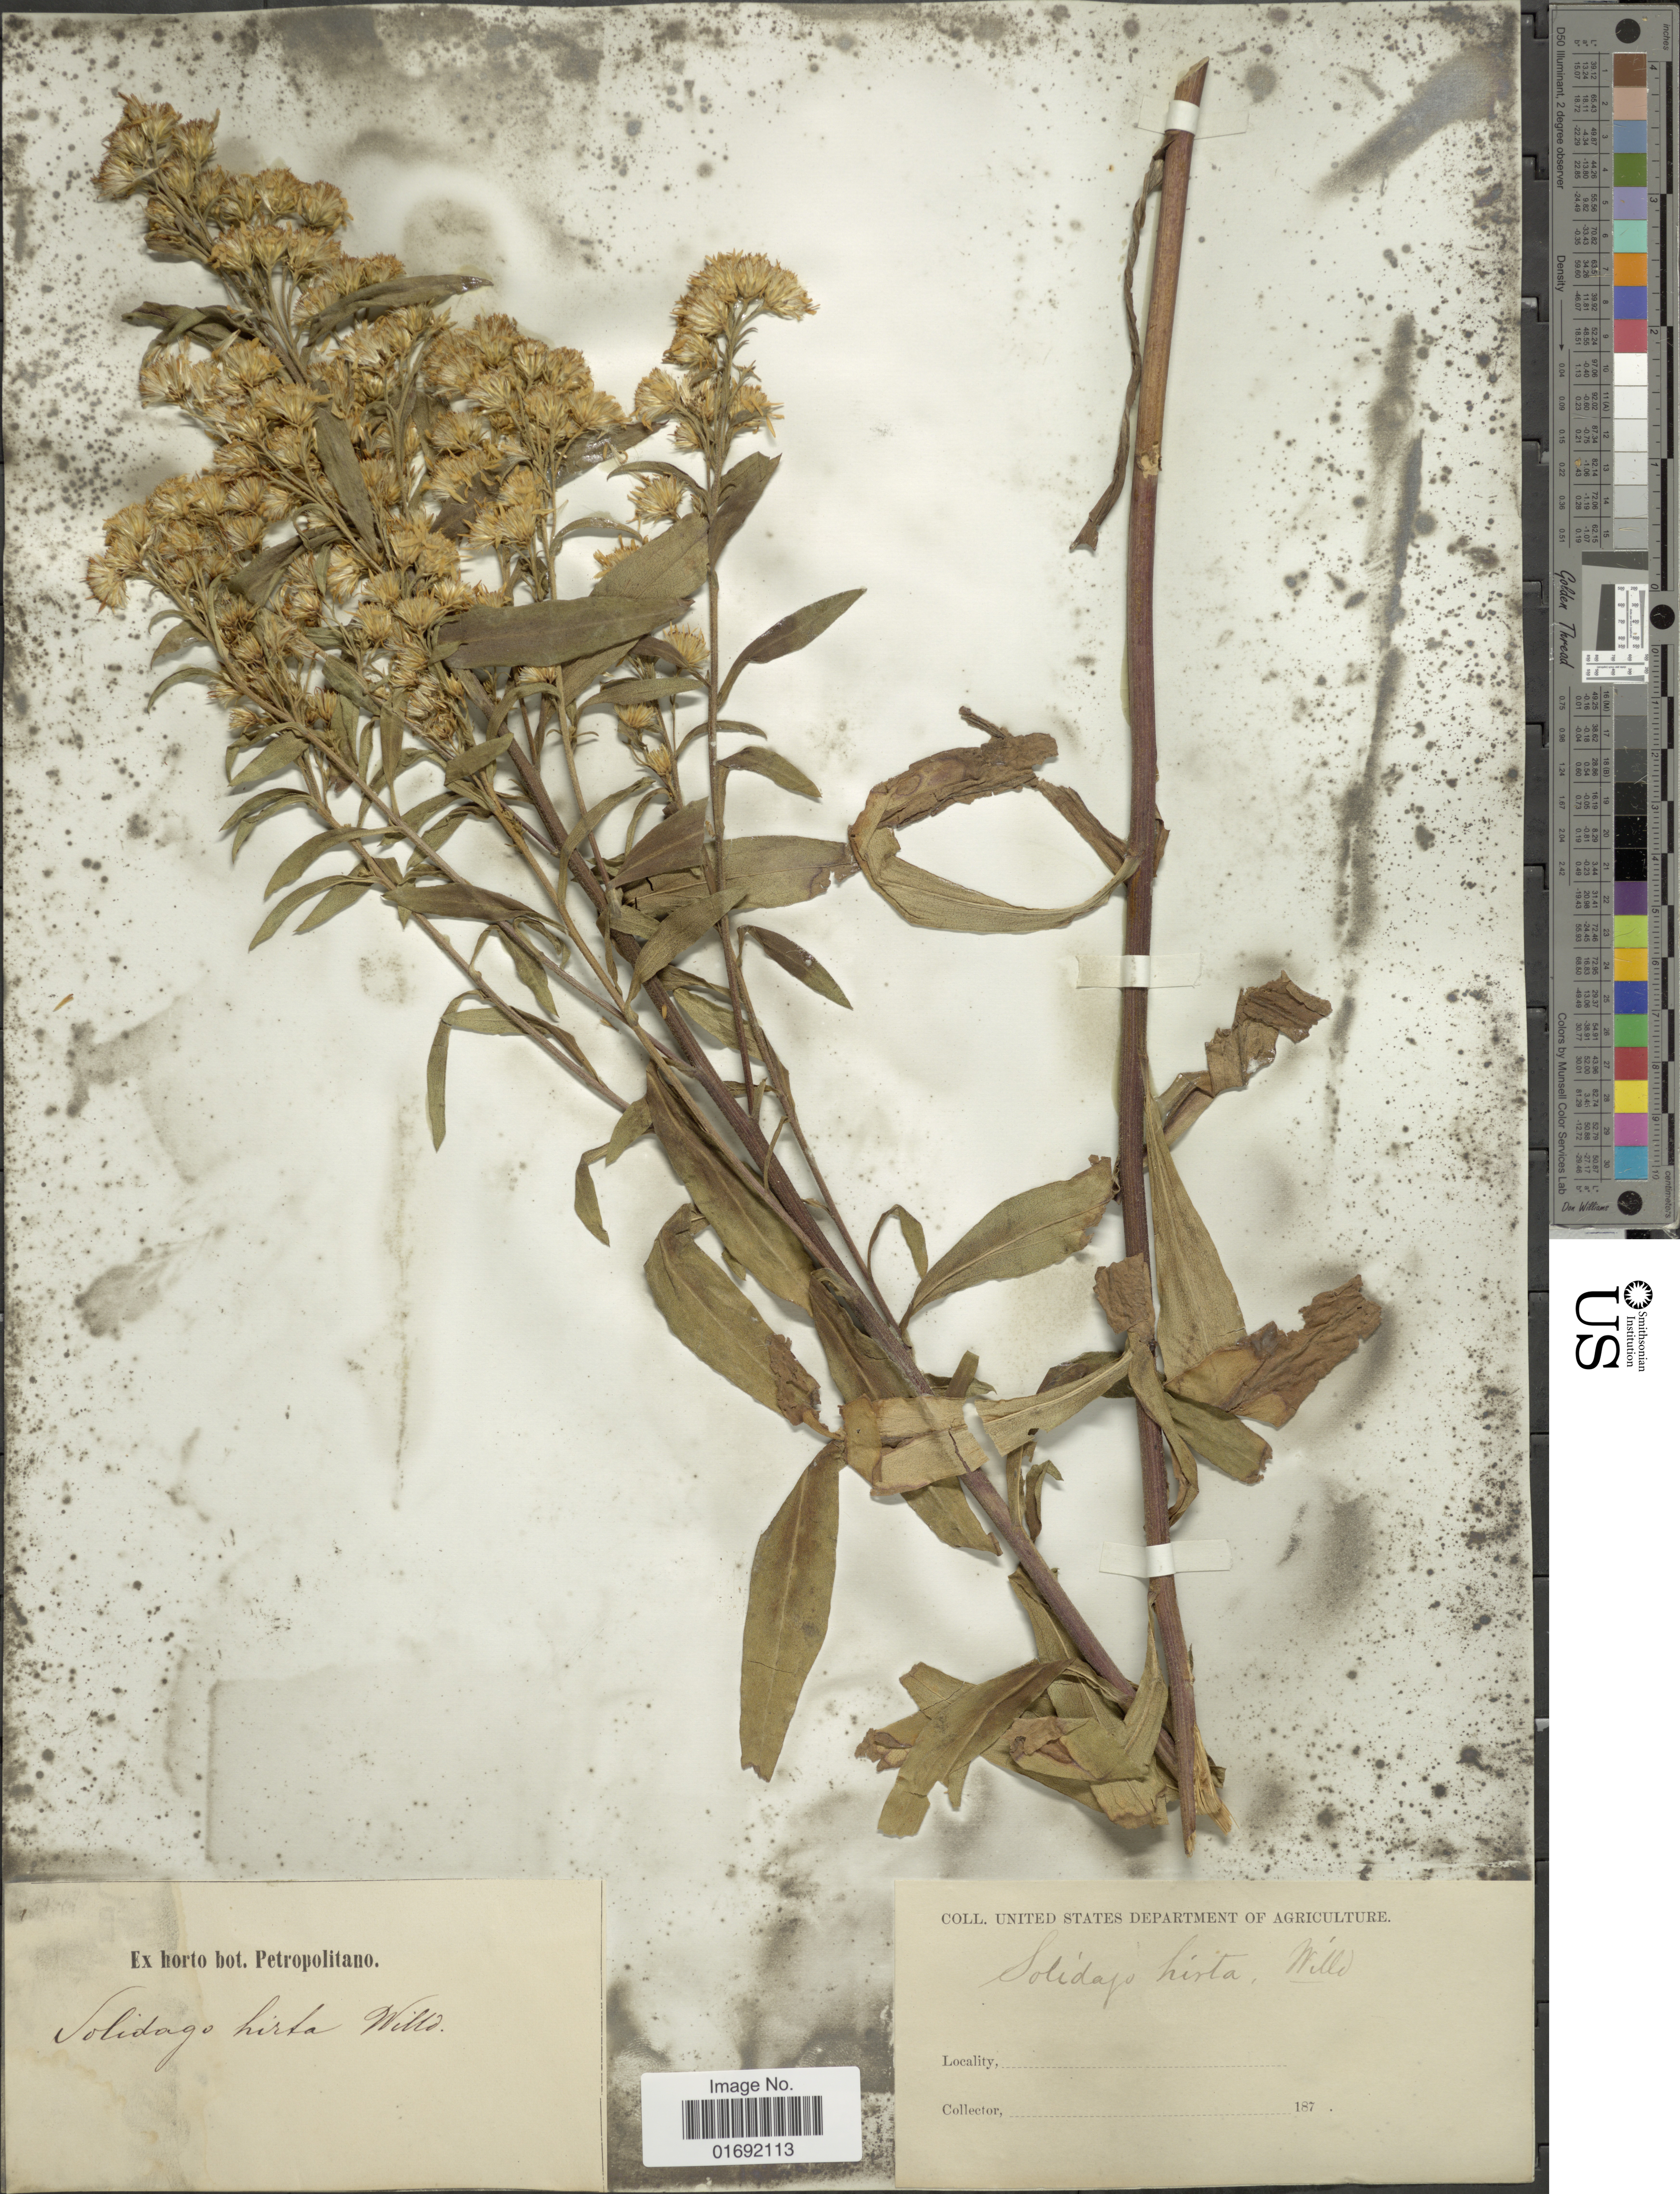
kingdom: Plantae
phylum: Tracheophyta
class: Magnoliopsida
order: Asterales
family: Asteraceae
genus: Solidago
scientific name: Solidago hirta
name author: Willd.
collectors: ex Horto Bot. Petropolitano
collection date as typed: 187